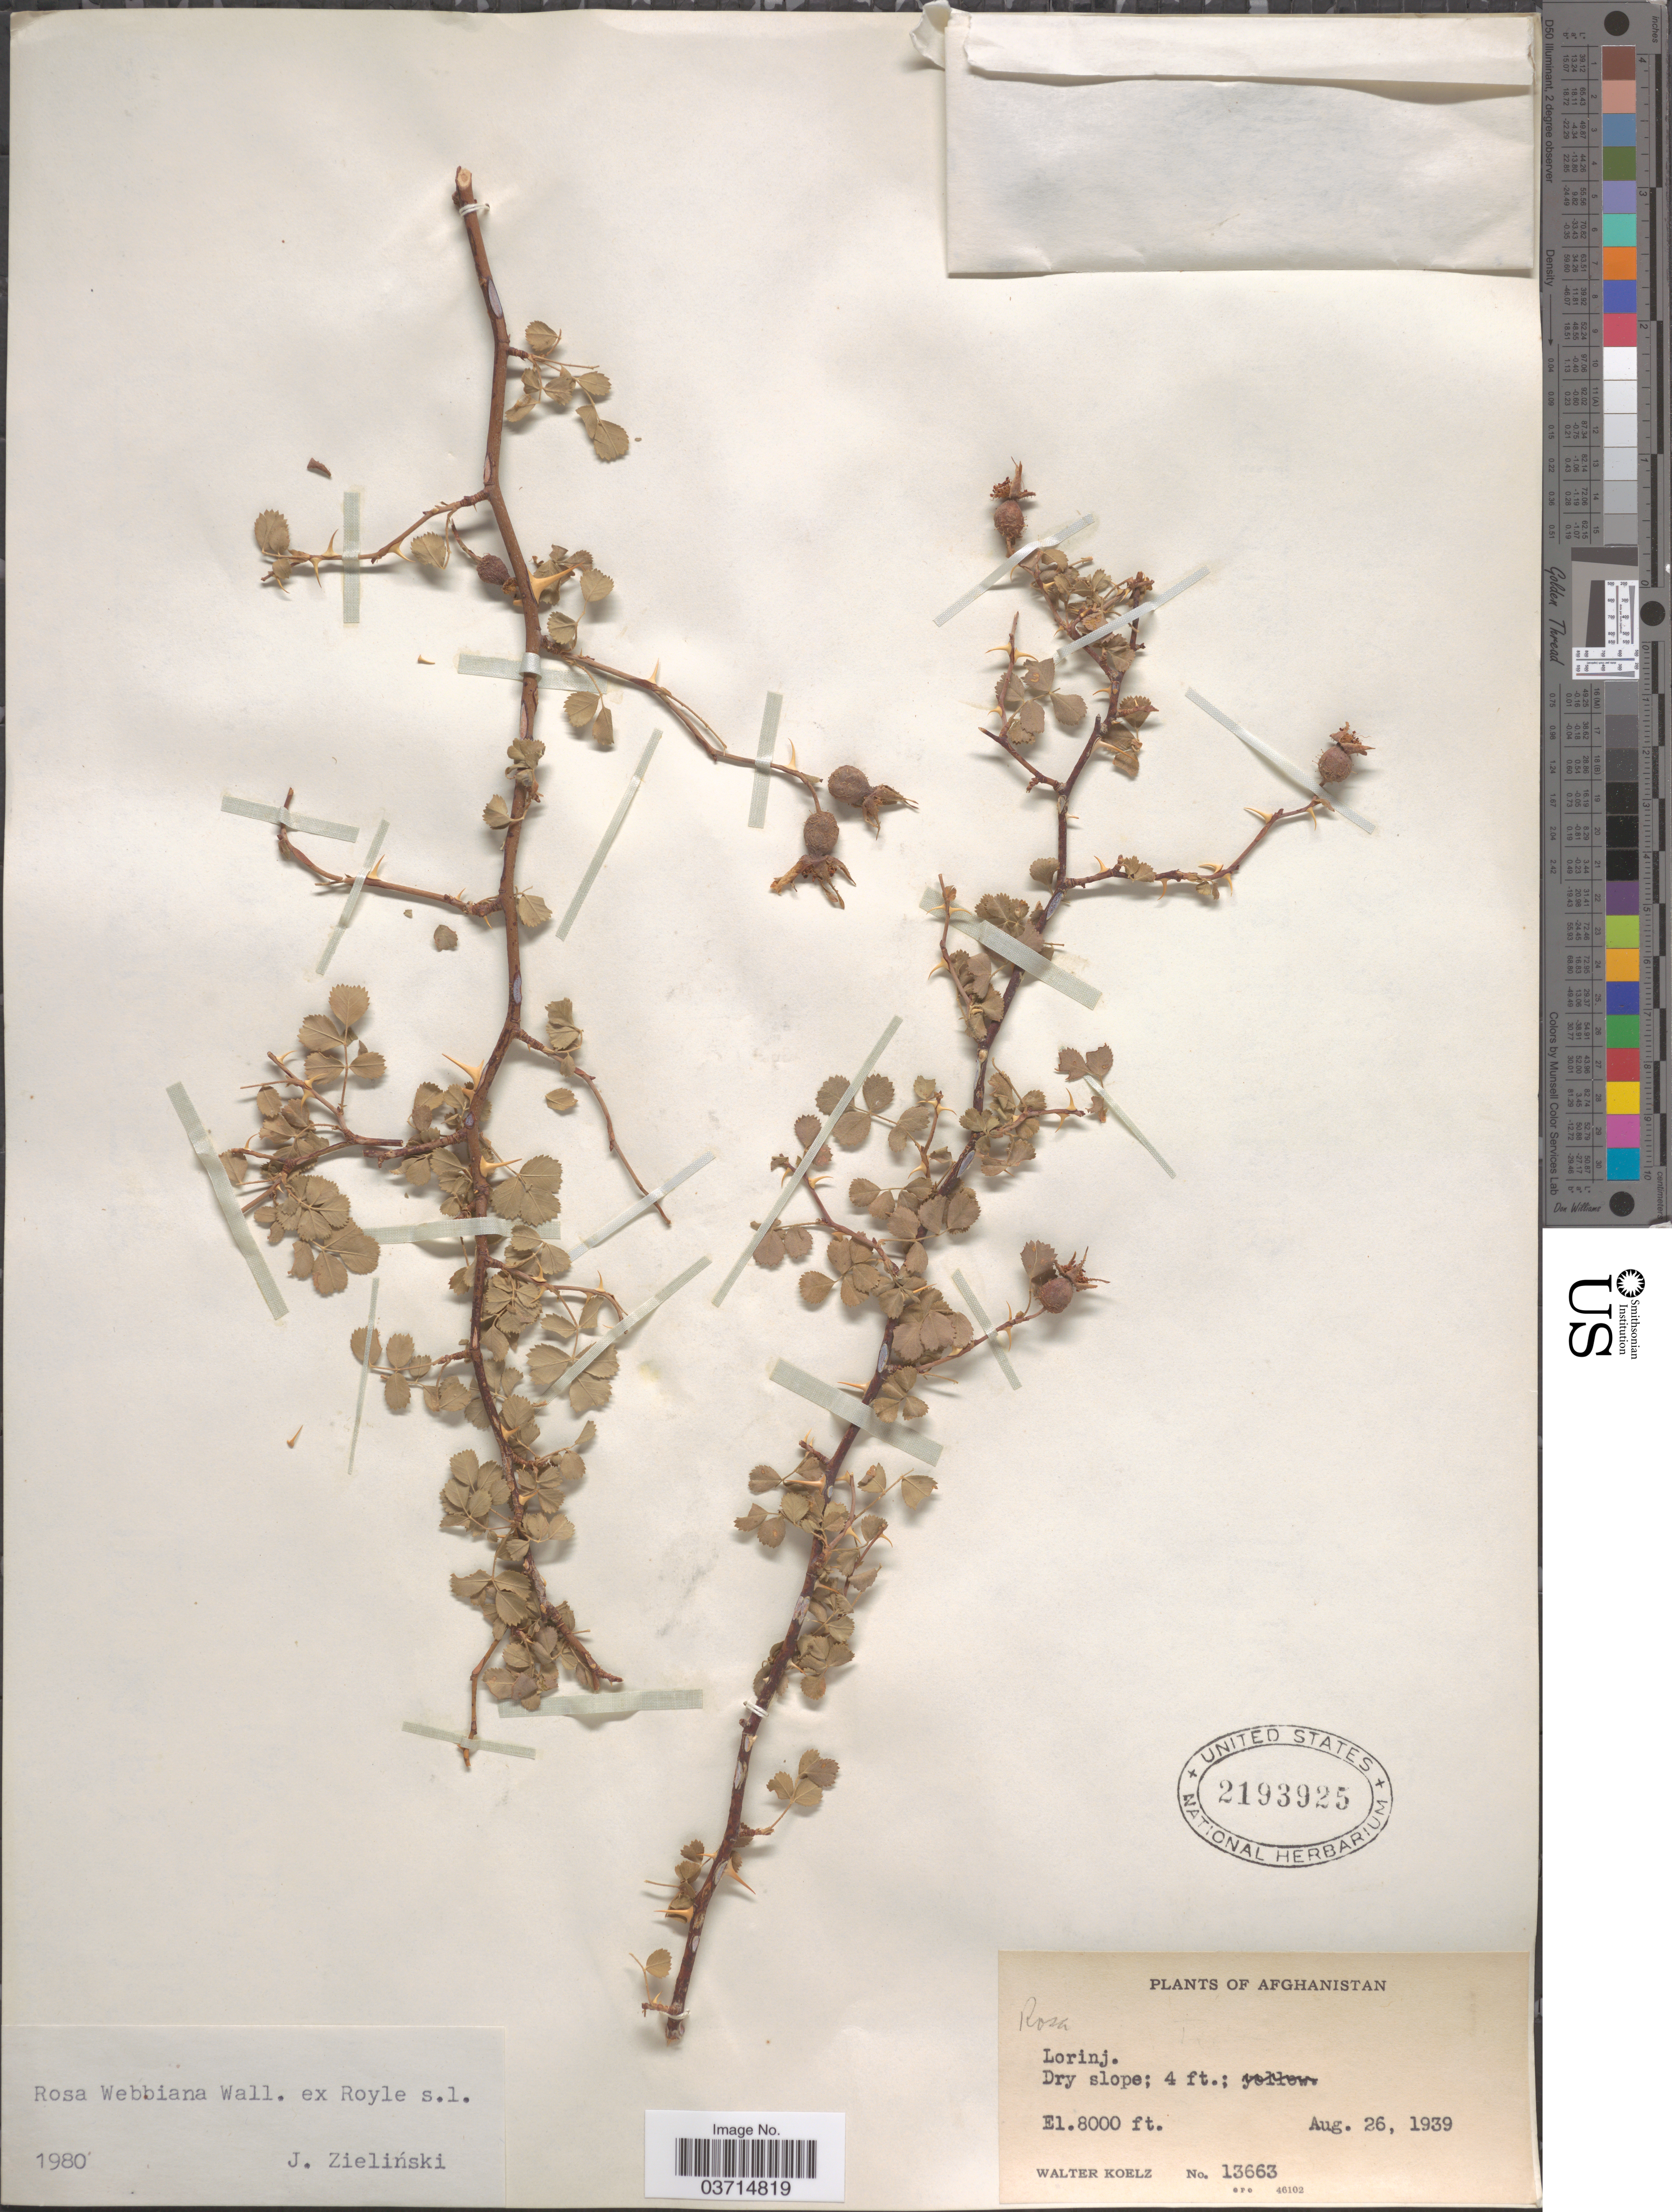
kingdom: Plantae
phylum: Tracheophyta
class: Magnoliopsida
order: Rosales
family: Rosaceae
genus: Rosa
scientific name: Rosa webbiana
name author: Wall. ex Royle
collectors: W. N. Koelz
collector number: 13663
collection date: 1939-08-26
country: Afghanistan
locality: Lorinj.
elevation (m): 2438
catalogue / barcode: US 2193925